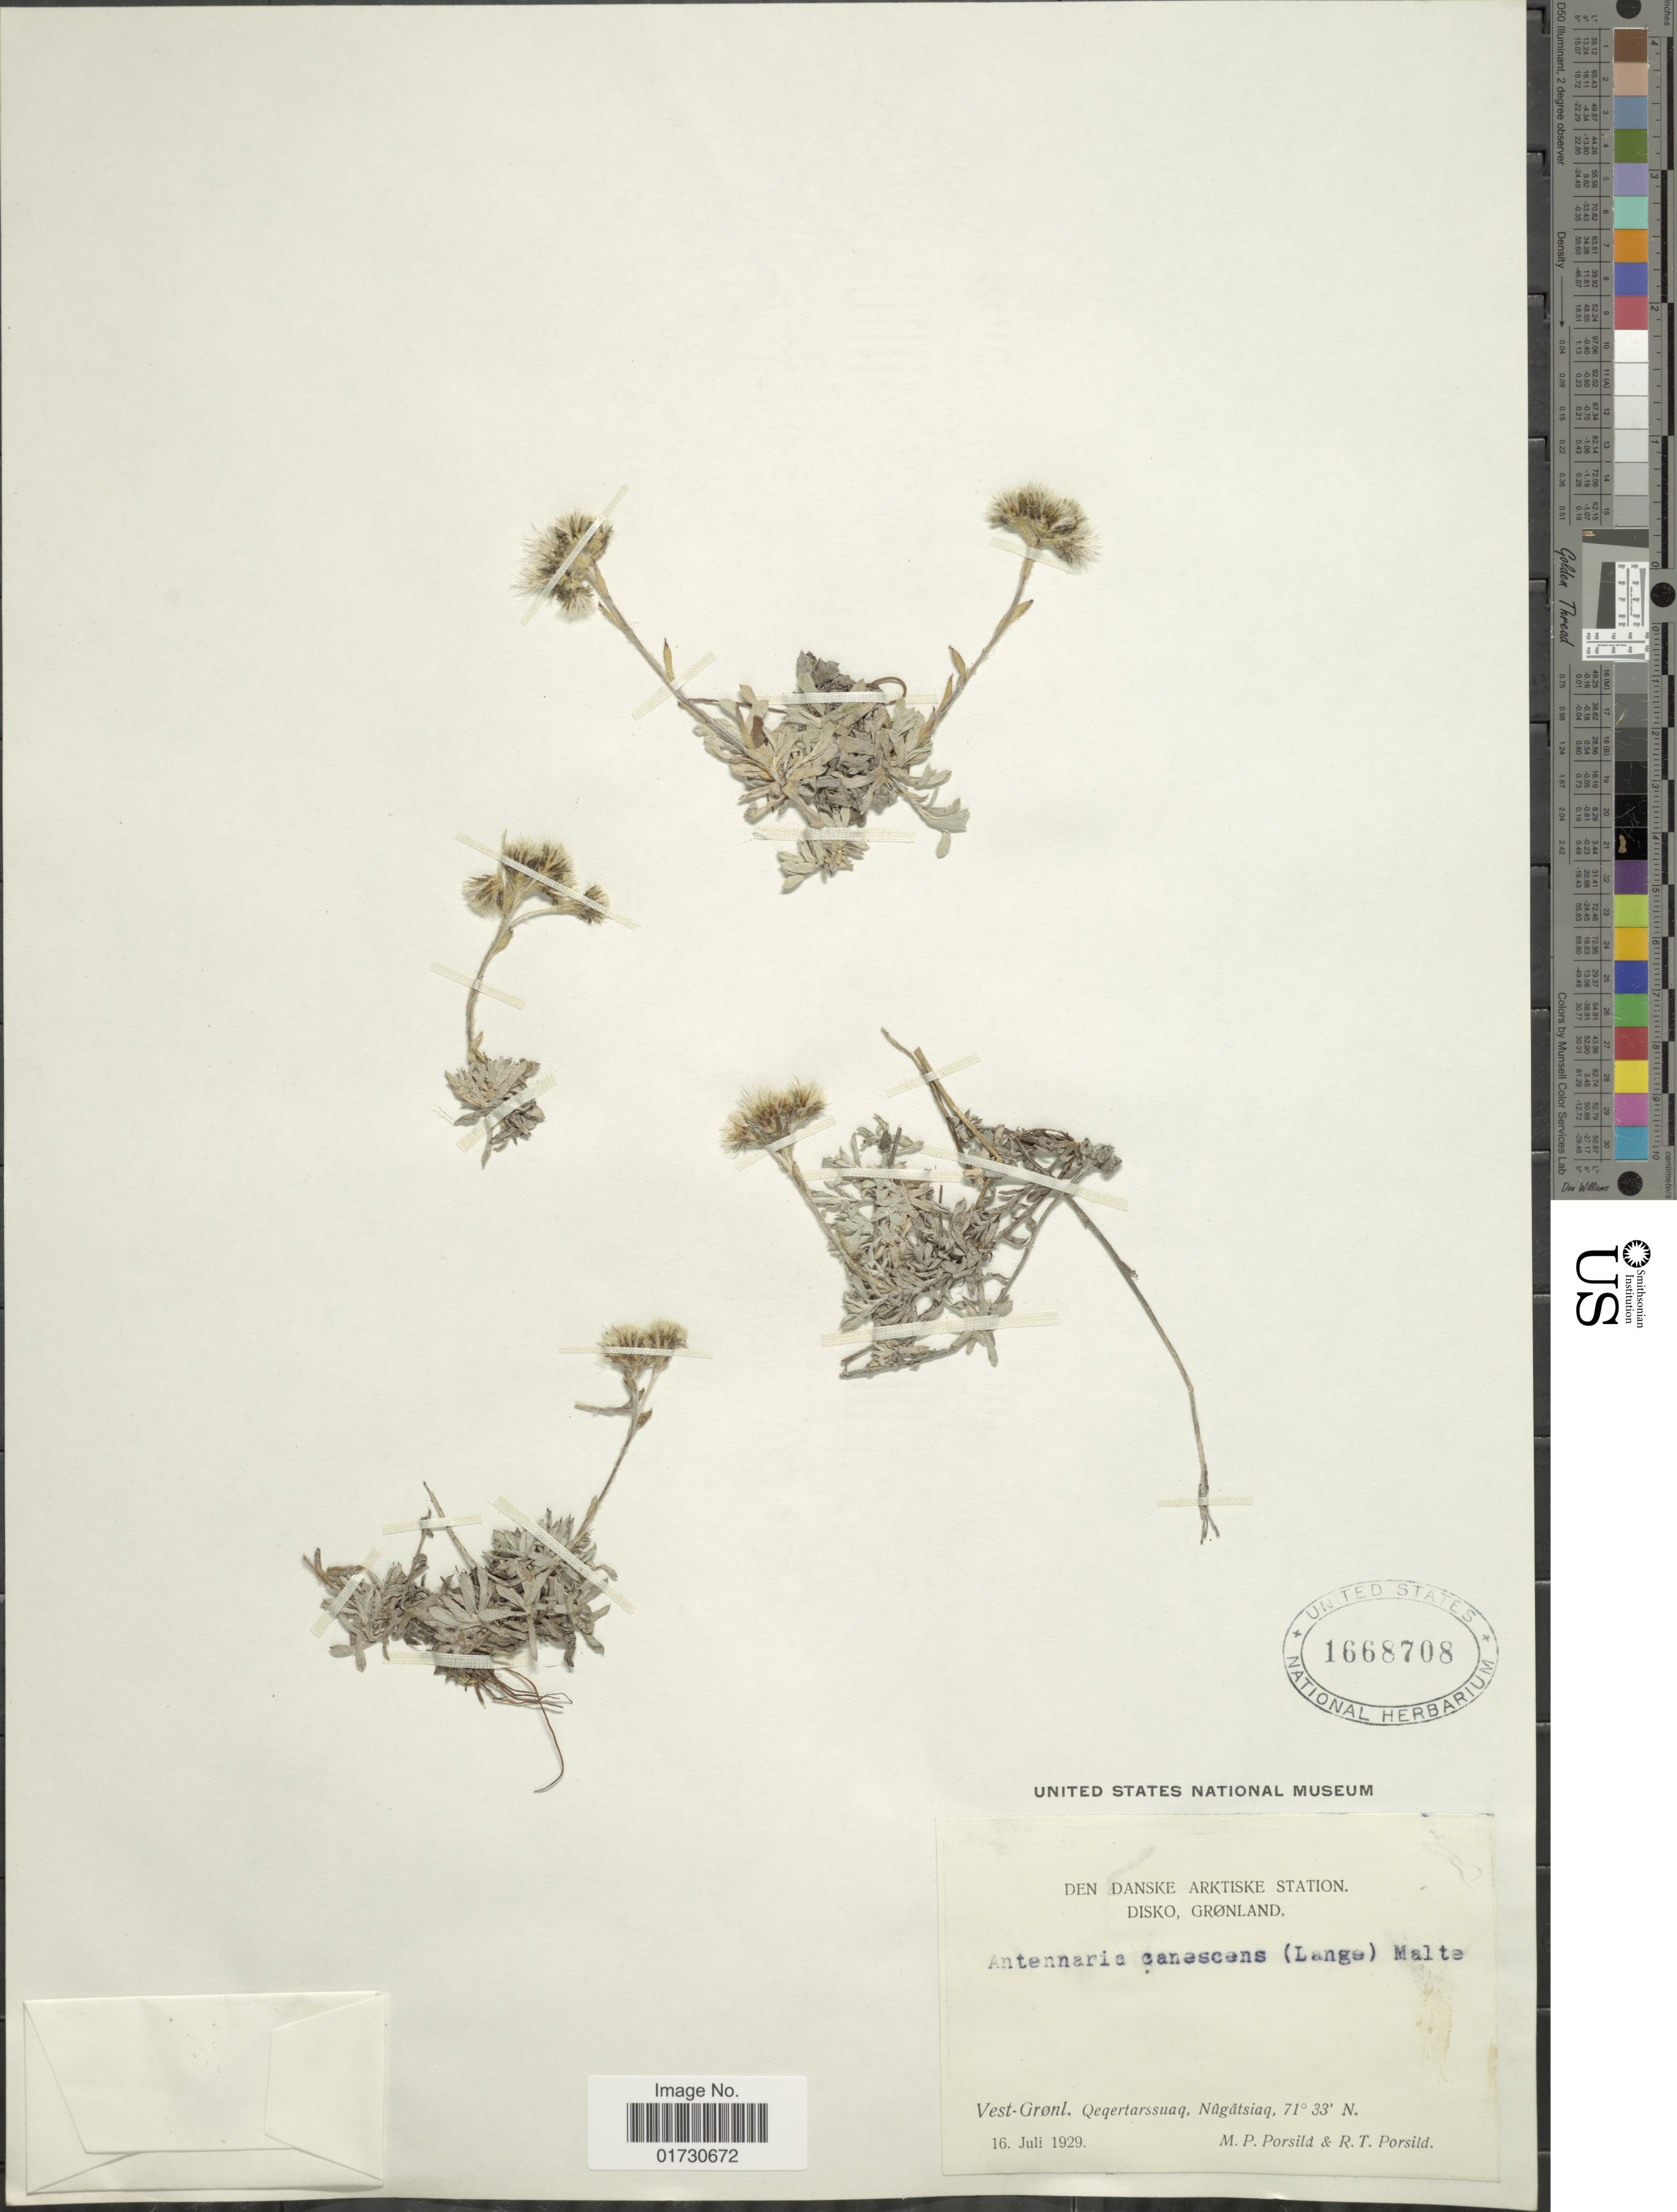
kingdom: Plantae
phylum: Tracheophyta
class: Magnoliopsida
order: Asterales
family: Asteraceae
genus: Antennaria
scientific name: Antennaria canescens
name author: (Lange) Malte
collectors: M. P. Porsild & R. T. Porsild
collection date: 1929-07-16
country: Greenland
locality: Vest-Grønl. Qeqertarssuaq, Nugatsiaq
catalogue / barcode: US 1668708